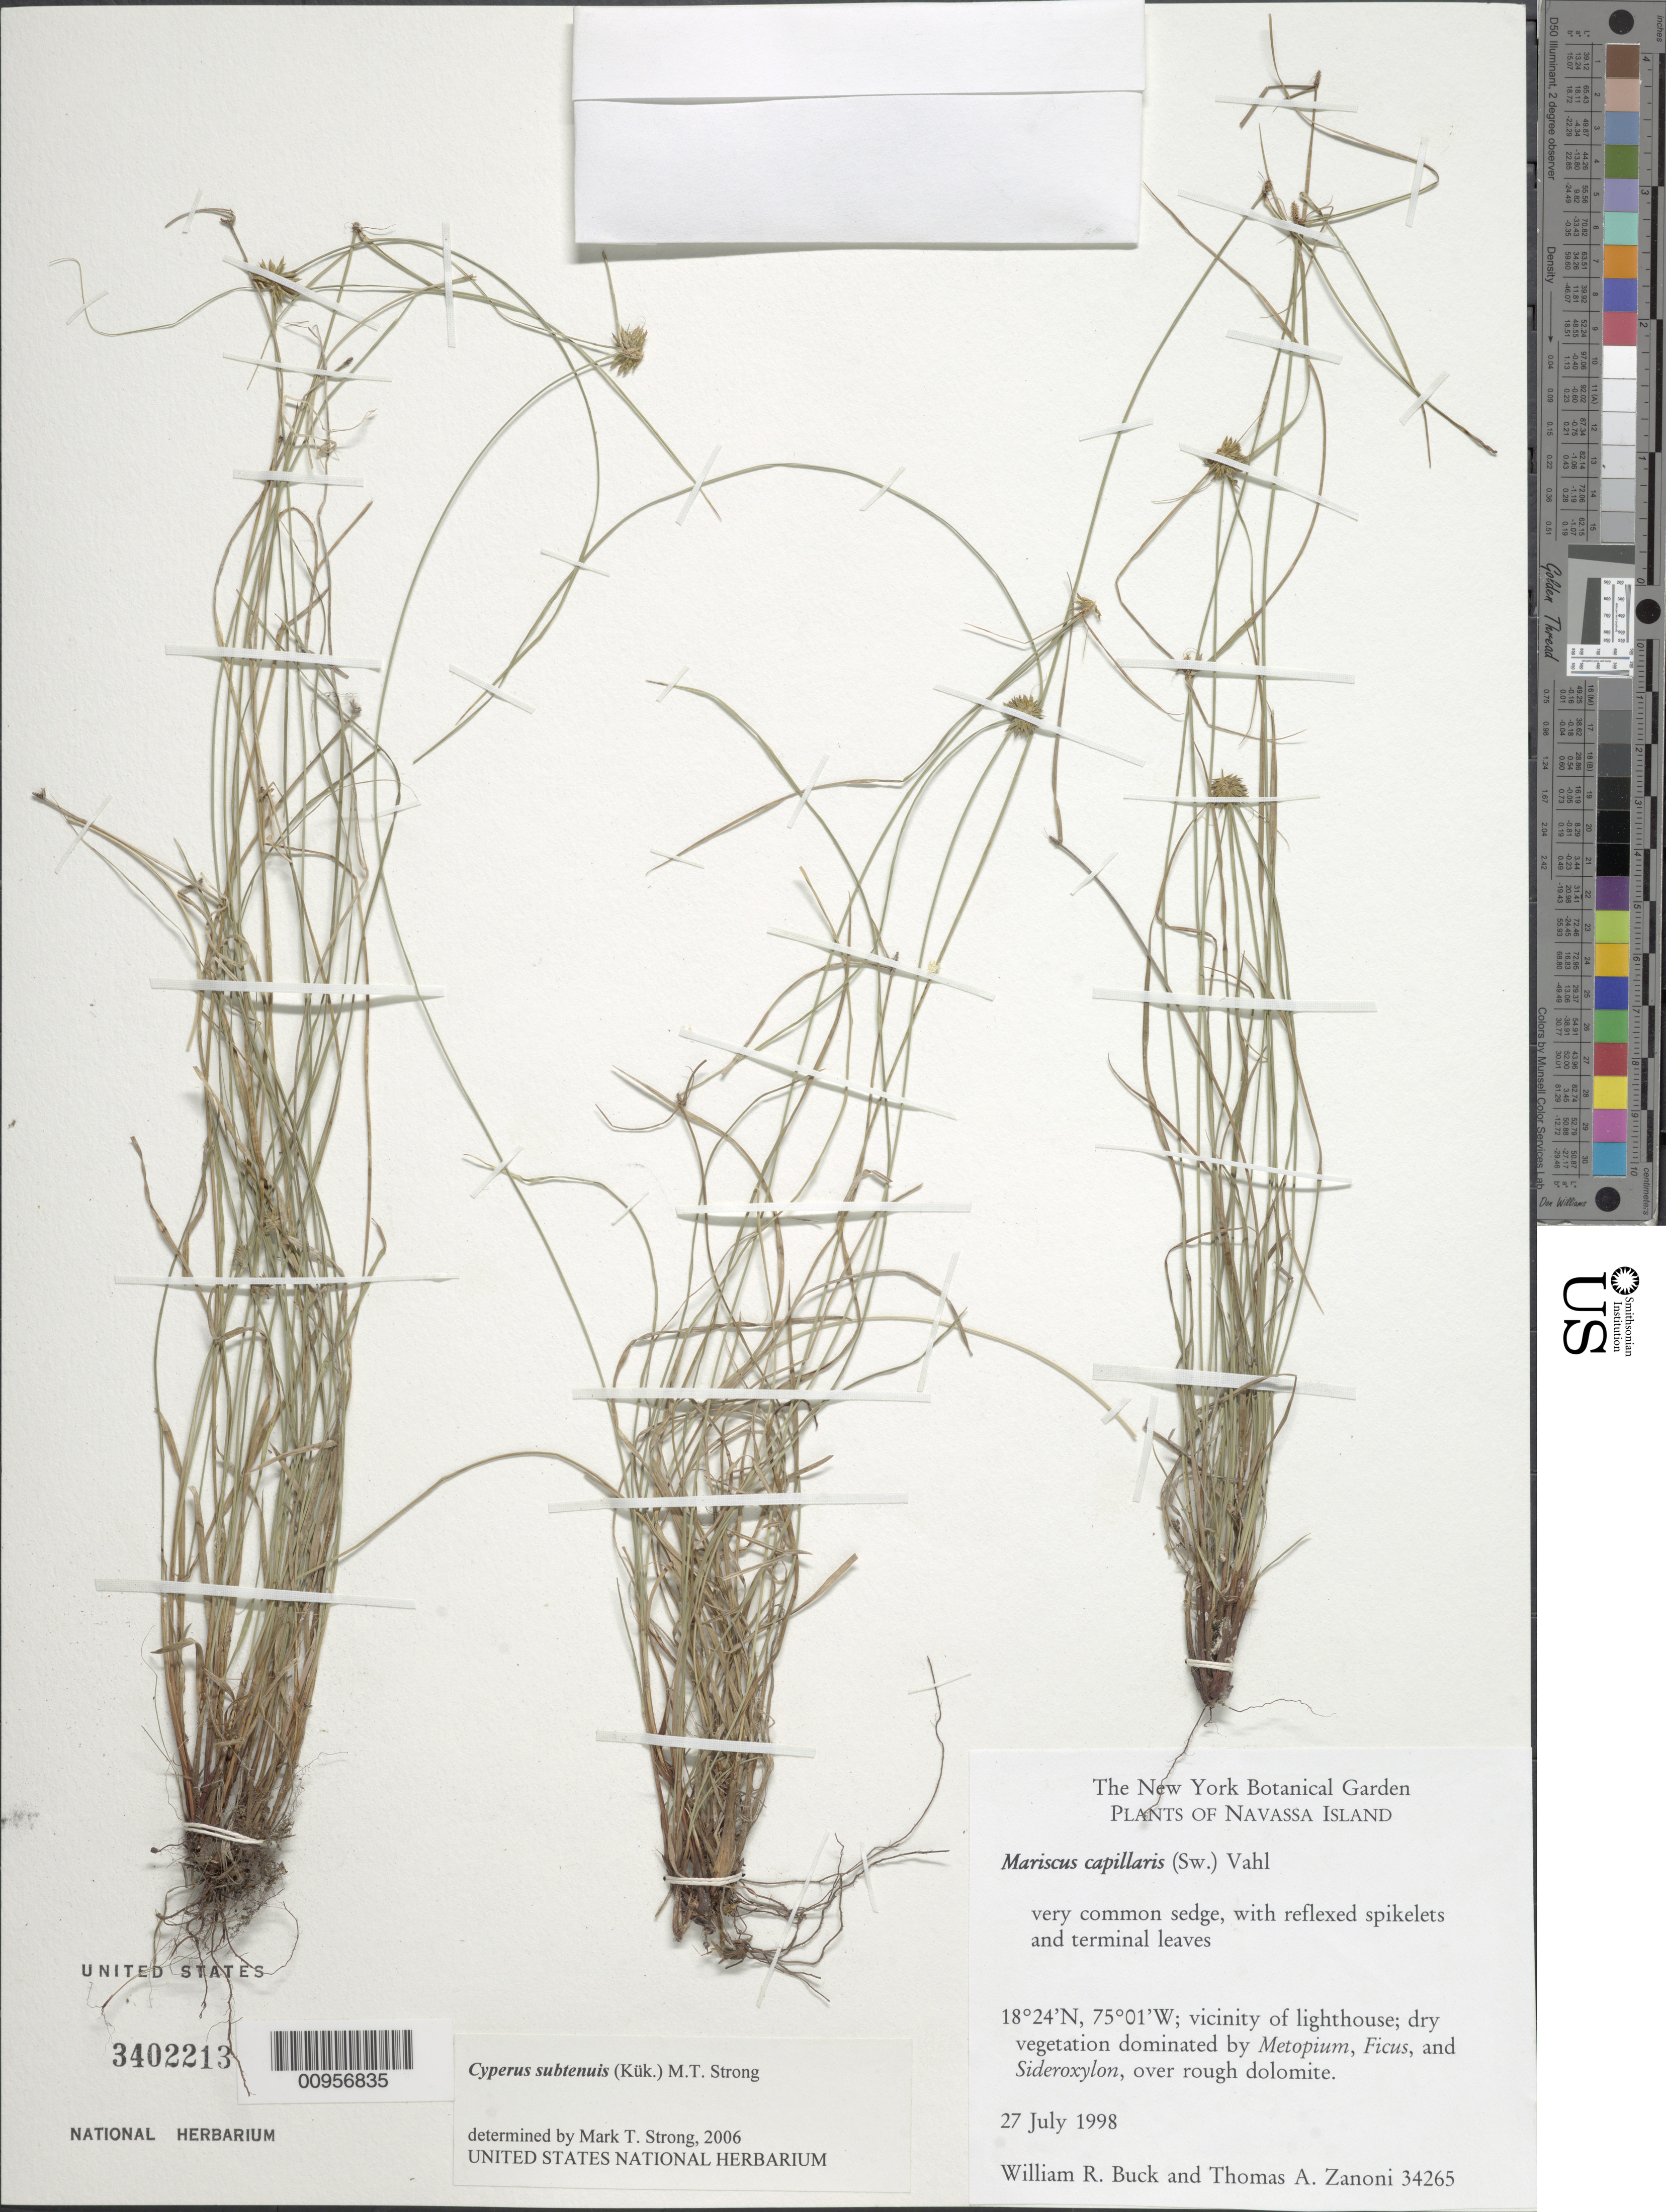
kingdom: Plantae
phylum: Tracheophyta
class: Liliopsida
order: Poales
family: Cyperaceae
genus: Cyperus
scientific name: Cyperus subtenuis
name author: (Kük.) M.T. Strong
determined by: Strong, M. T., (US), Smithsonian Institution - National Museum of Natural History (UNITED STATES)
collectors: W. R. Buck & T. A. Zanoni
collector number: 34265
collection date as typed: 27 Jul 1998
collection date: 1998-07-27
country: Navassa Island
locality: Vicinity of lighthouse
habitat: Dry vegetation dominated by Metopium, Ficus, and Sideroxylon, over rough dolomite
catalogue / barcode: US 3402213